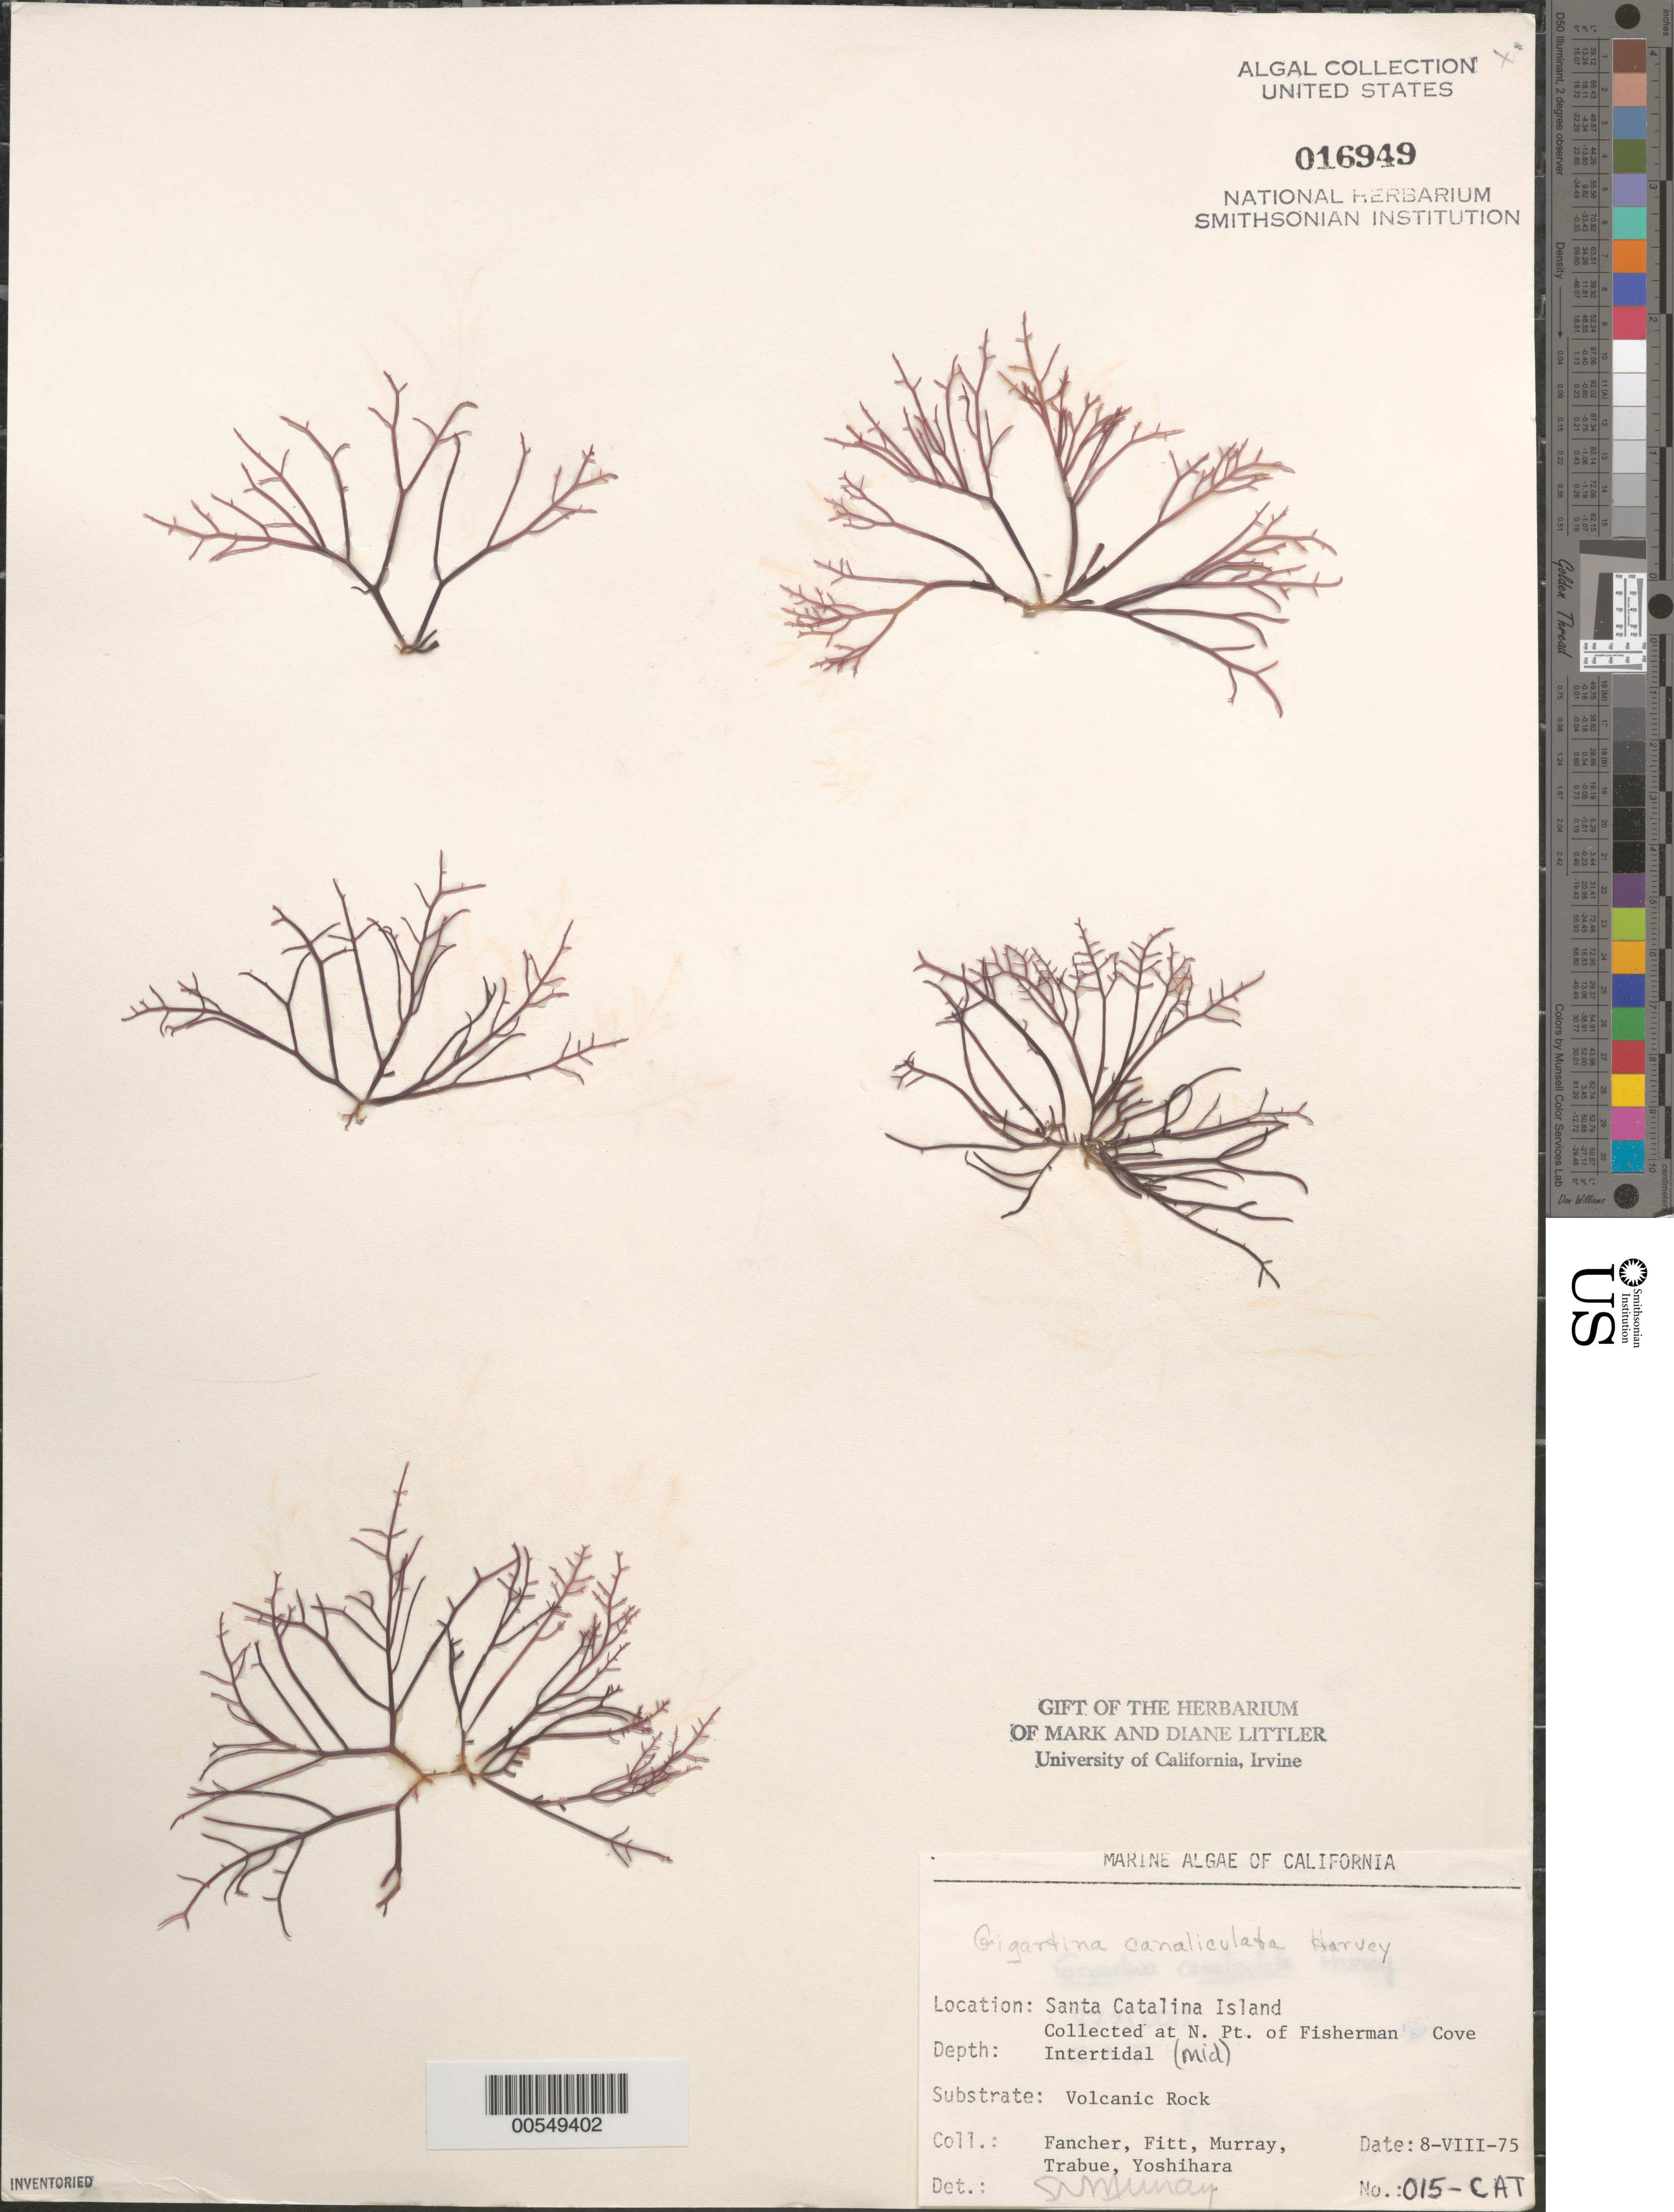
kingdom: Plantae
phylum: Rhodophyta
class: Florideophyceae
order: Gigartinales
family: Gigartinaceae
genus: Chondracanthus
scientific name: Chondracanthus canaliculatus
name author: (Harv.) Guiry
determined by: Algae name updating Project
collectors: J. Fancher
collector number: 015-cat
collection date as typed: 08 Aug 1975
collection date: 1975-08-08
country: United States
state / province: California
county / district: Los Angeles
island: Santa Catalina Island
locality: Fishermen Cove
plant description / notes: BLM-SOCALBIGHT Rocky Intertidal Survey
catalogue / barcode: US 16949